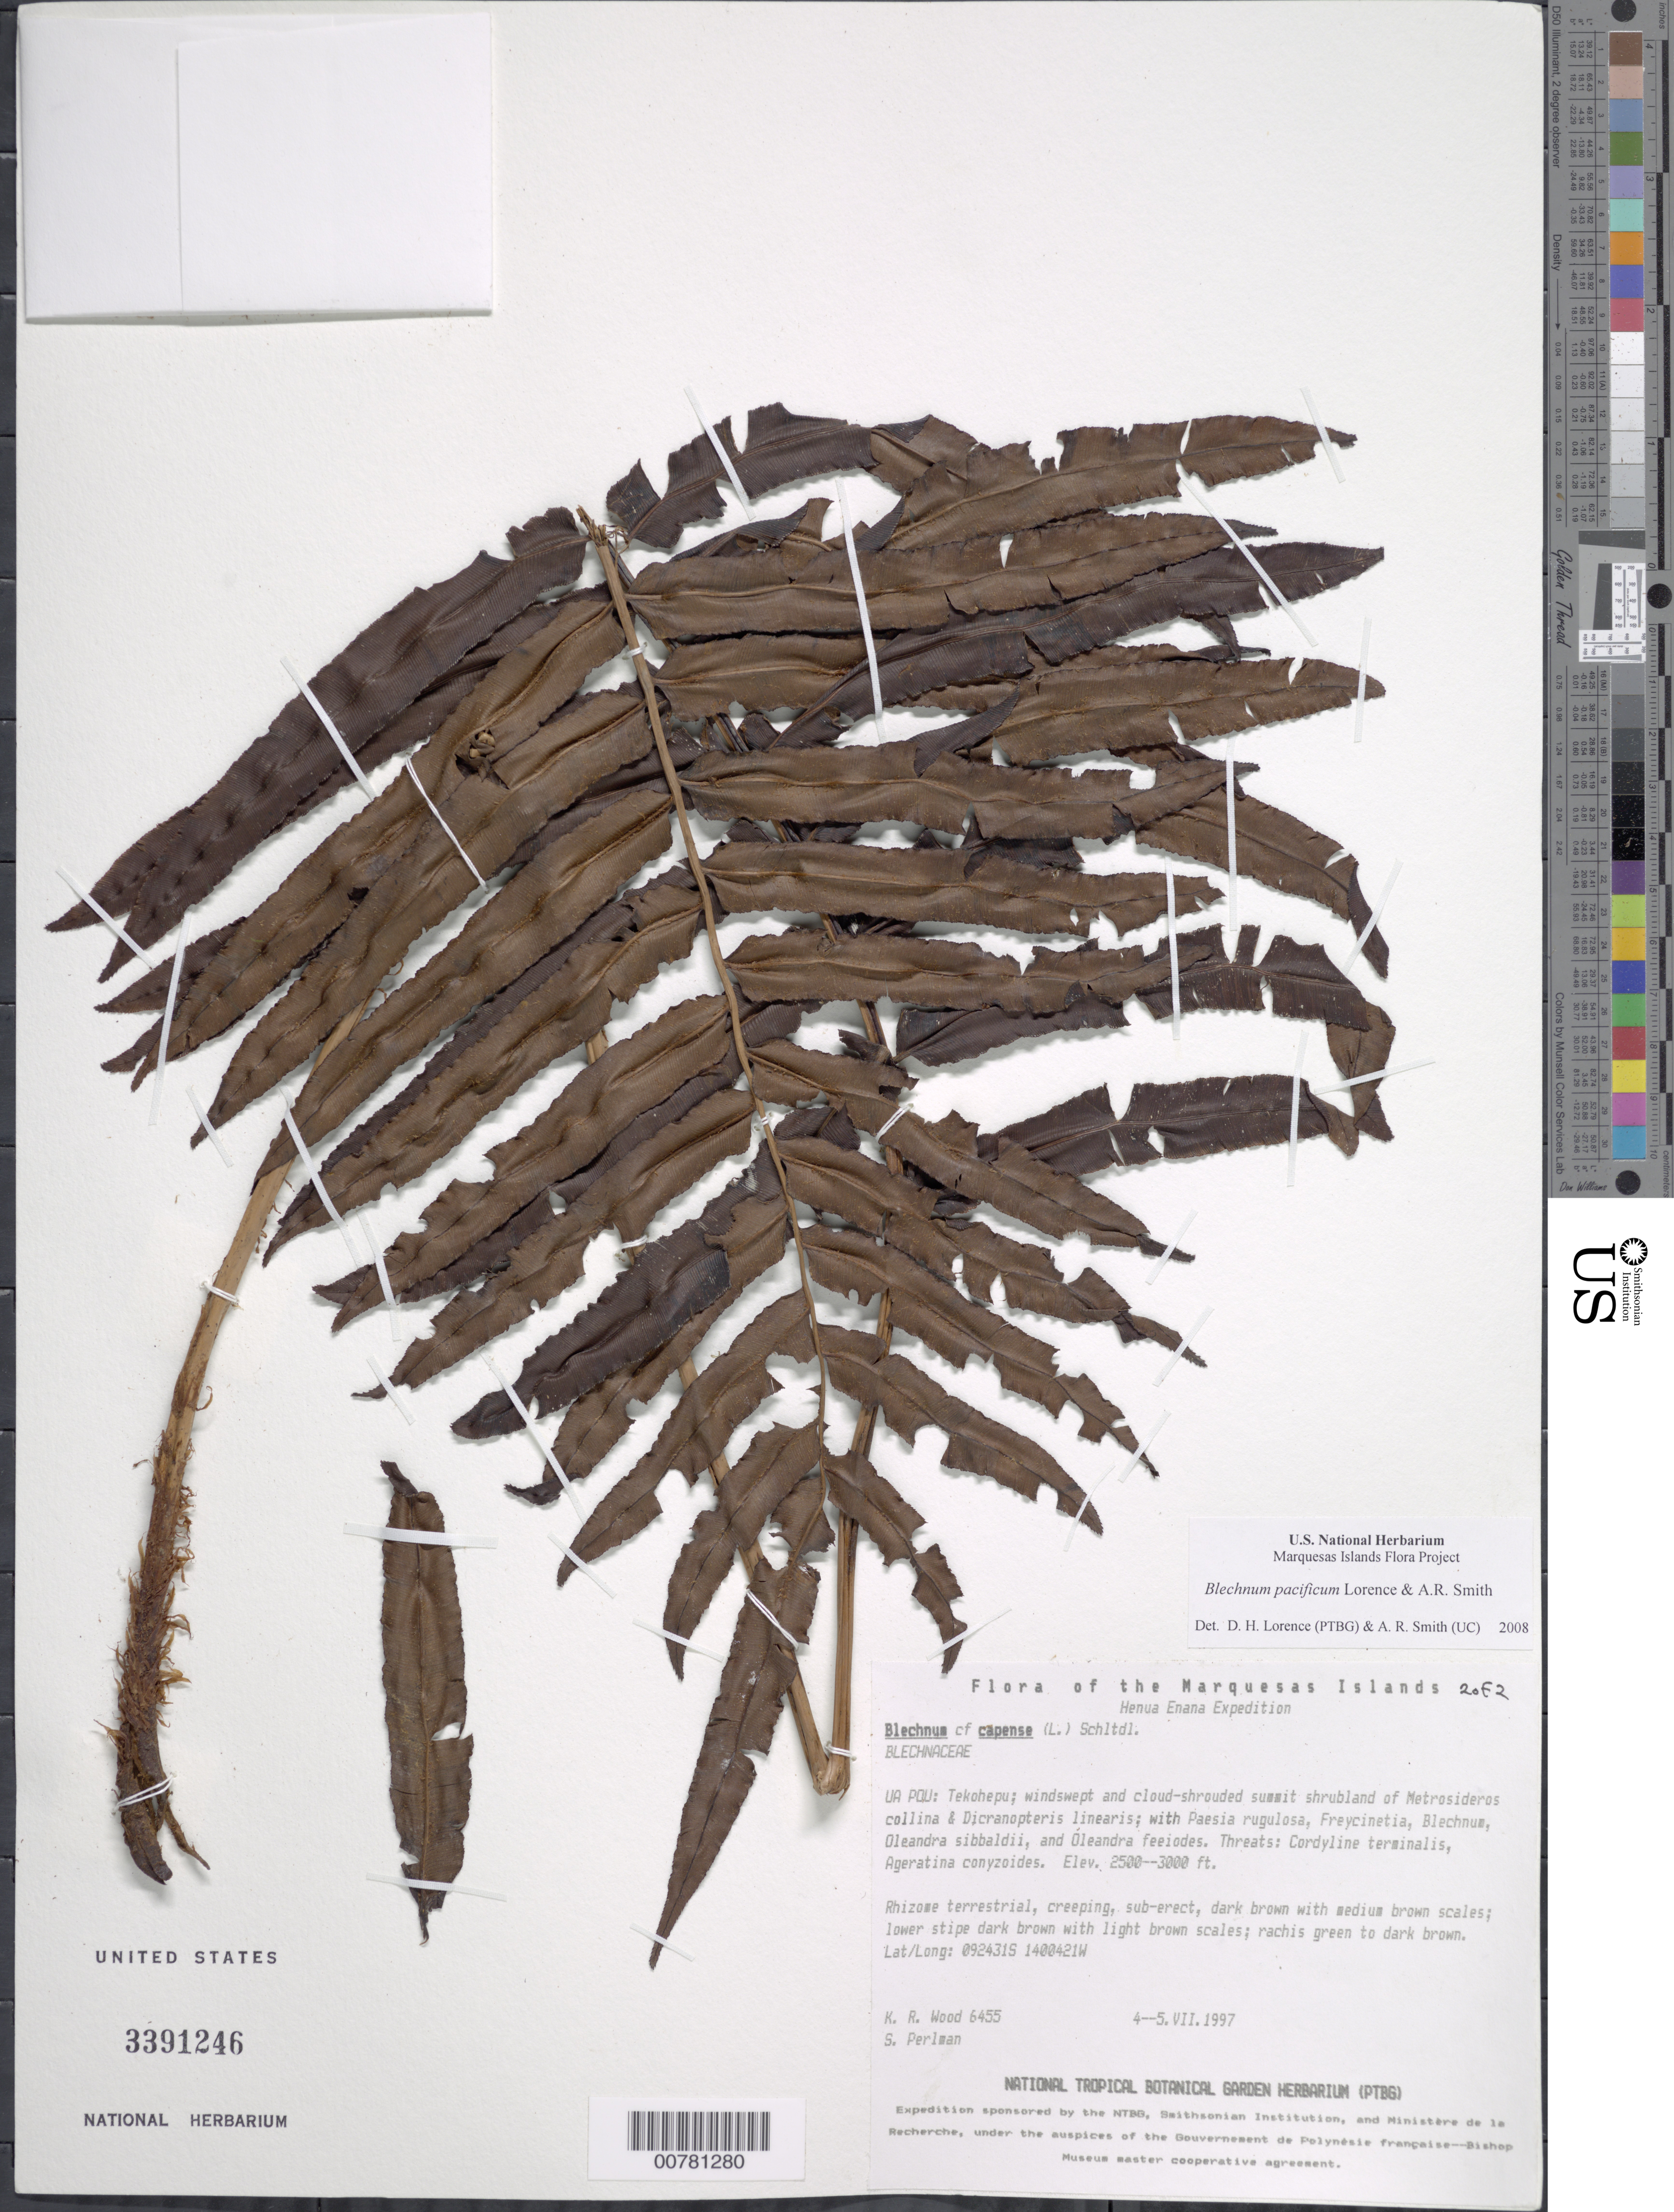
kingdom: Plantae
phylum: Tracheophyta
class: Polypodiopsida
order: Polypodiales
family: Blechnaceae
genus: Blechnum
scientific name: Blechnum pacificum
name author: Lorence & A.R. Sm.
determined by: Lorence, David H.; Smith, A. R.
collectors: K. R. Wood & S. P. Perlman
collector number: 6455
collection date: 1997-07-04/1997-07-05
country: French Polynesia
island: Ua Pou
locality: Tekohepo, summit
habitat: Shrubland of Metrosideros collina - Dicranopteris linearis; windswept and cloud shrouded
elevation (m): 762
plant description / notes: Cordyline terminalis, Ageratum conyzoides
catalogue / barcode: US 3391246